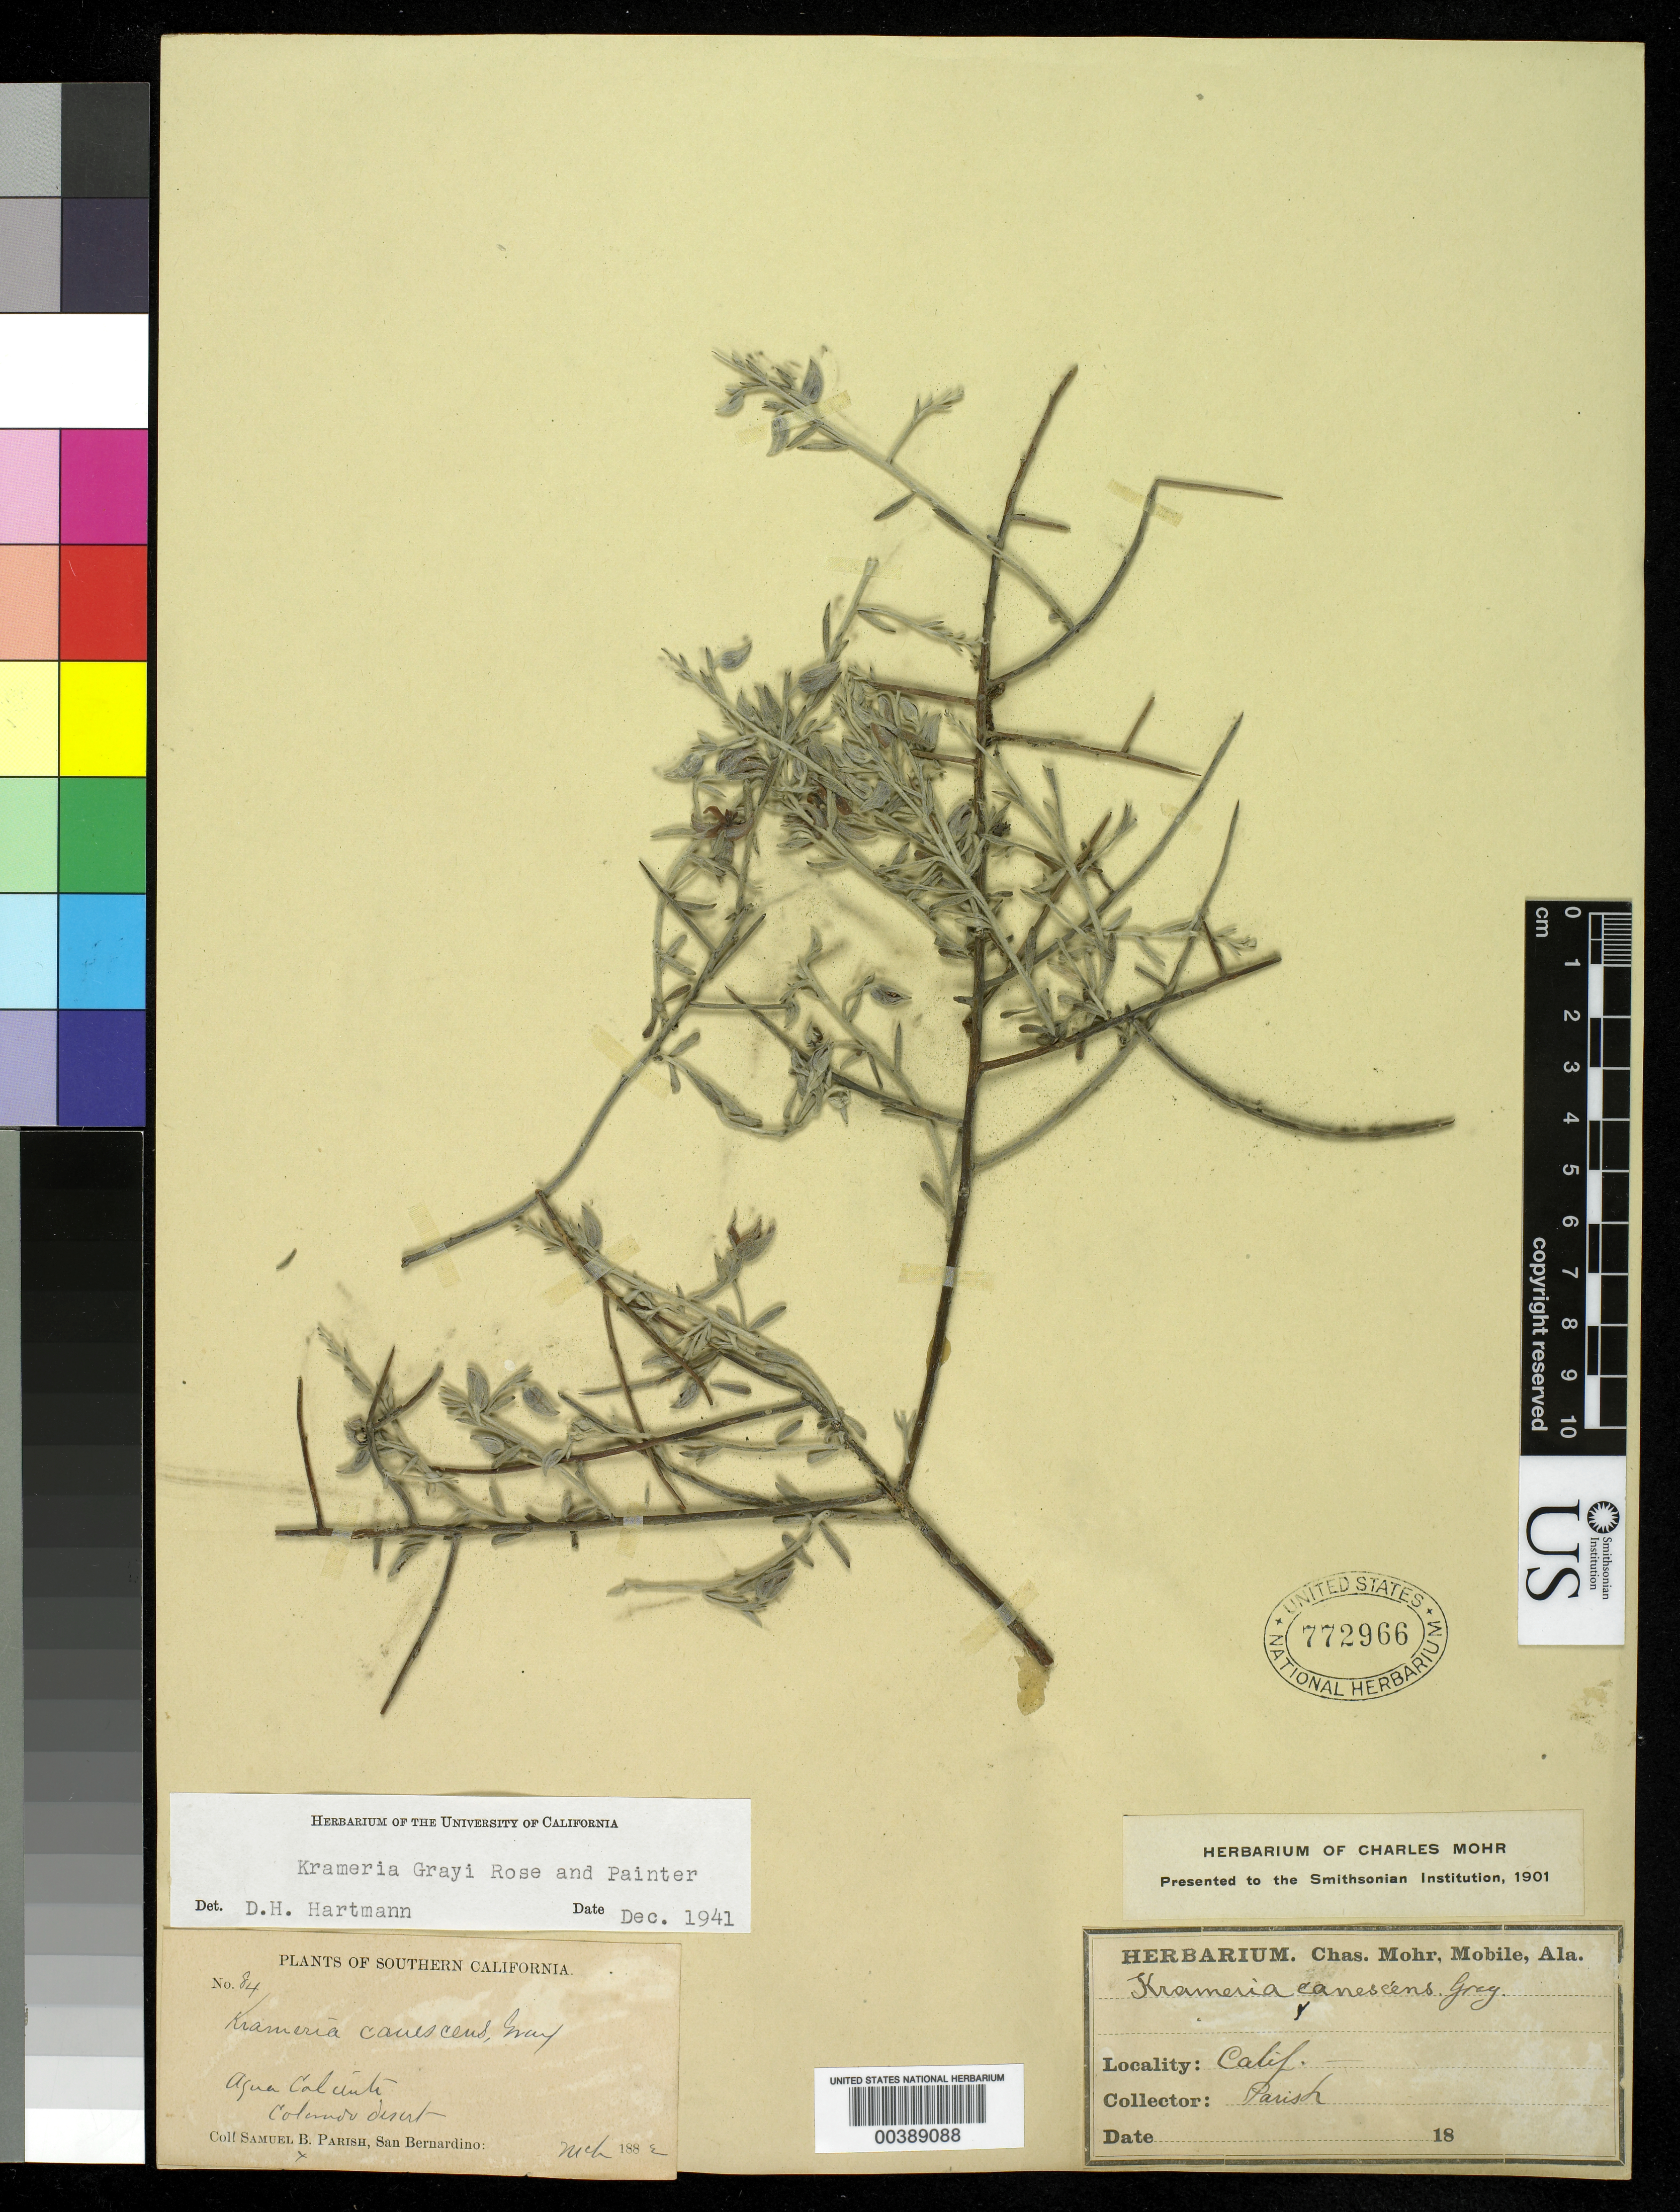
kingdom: Plantae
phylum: Tracheophyta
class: Magnoliopsida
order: Zygophyllales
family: Krameriaceae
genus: Krameria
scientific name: Krameria grayi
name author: Rose & J.H. Painter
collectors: S. B. Parish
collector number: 84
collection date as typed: Mar 1882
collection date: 1882-03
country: United States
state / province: California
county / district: Riverside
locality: Agua Caliente; Colorado Desert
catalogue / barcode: US 772966